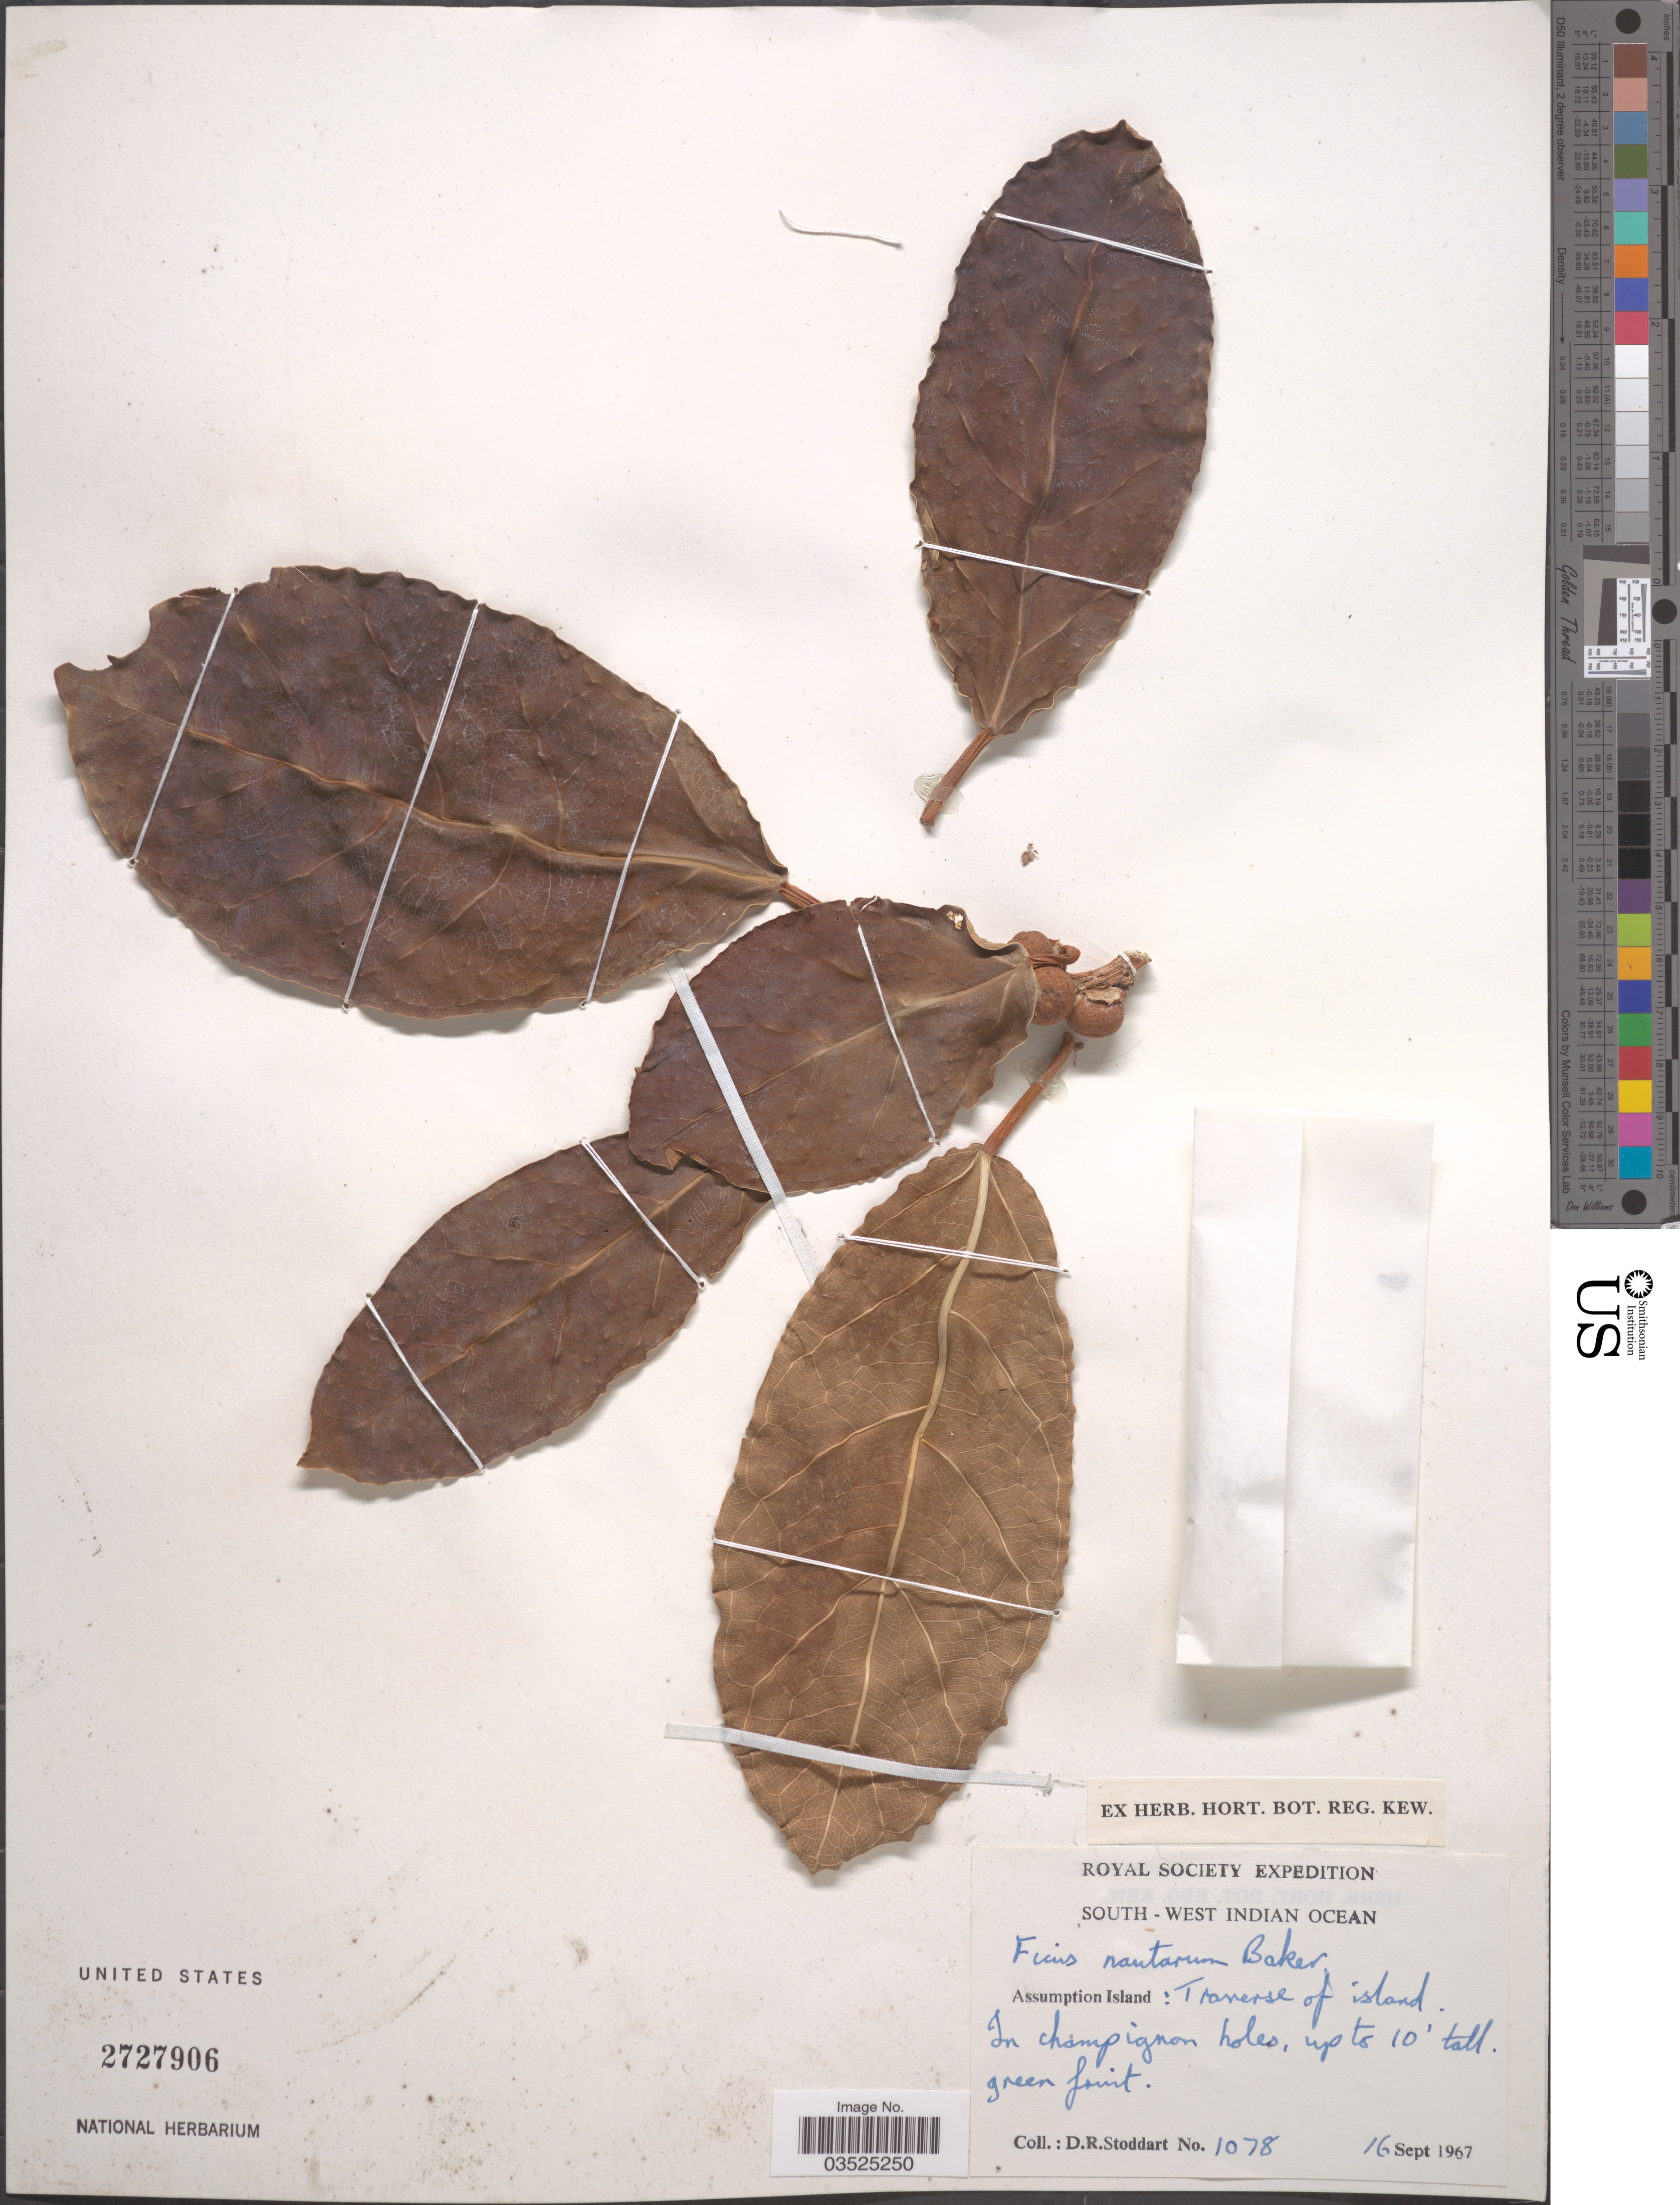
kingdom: Plantae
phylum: Tracheophyta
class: Magnoliopsida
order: Rosales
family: Moraceae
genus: Ficus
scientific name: Ficus nautarum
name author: Baker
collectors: D. R. Stoddart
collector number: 1078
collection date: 1967-09-16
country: Seychelles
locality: South-West Indian Ocean. Assumption Island: Traverse of island.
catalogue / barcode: US 2727906